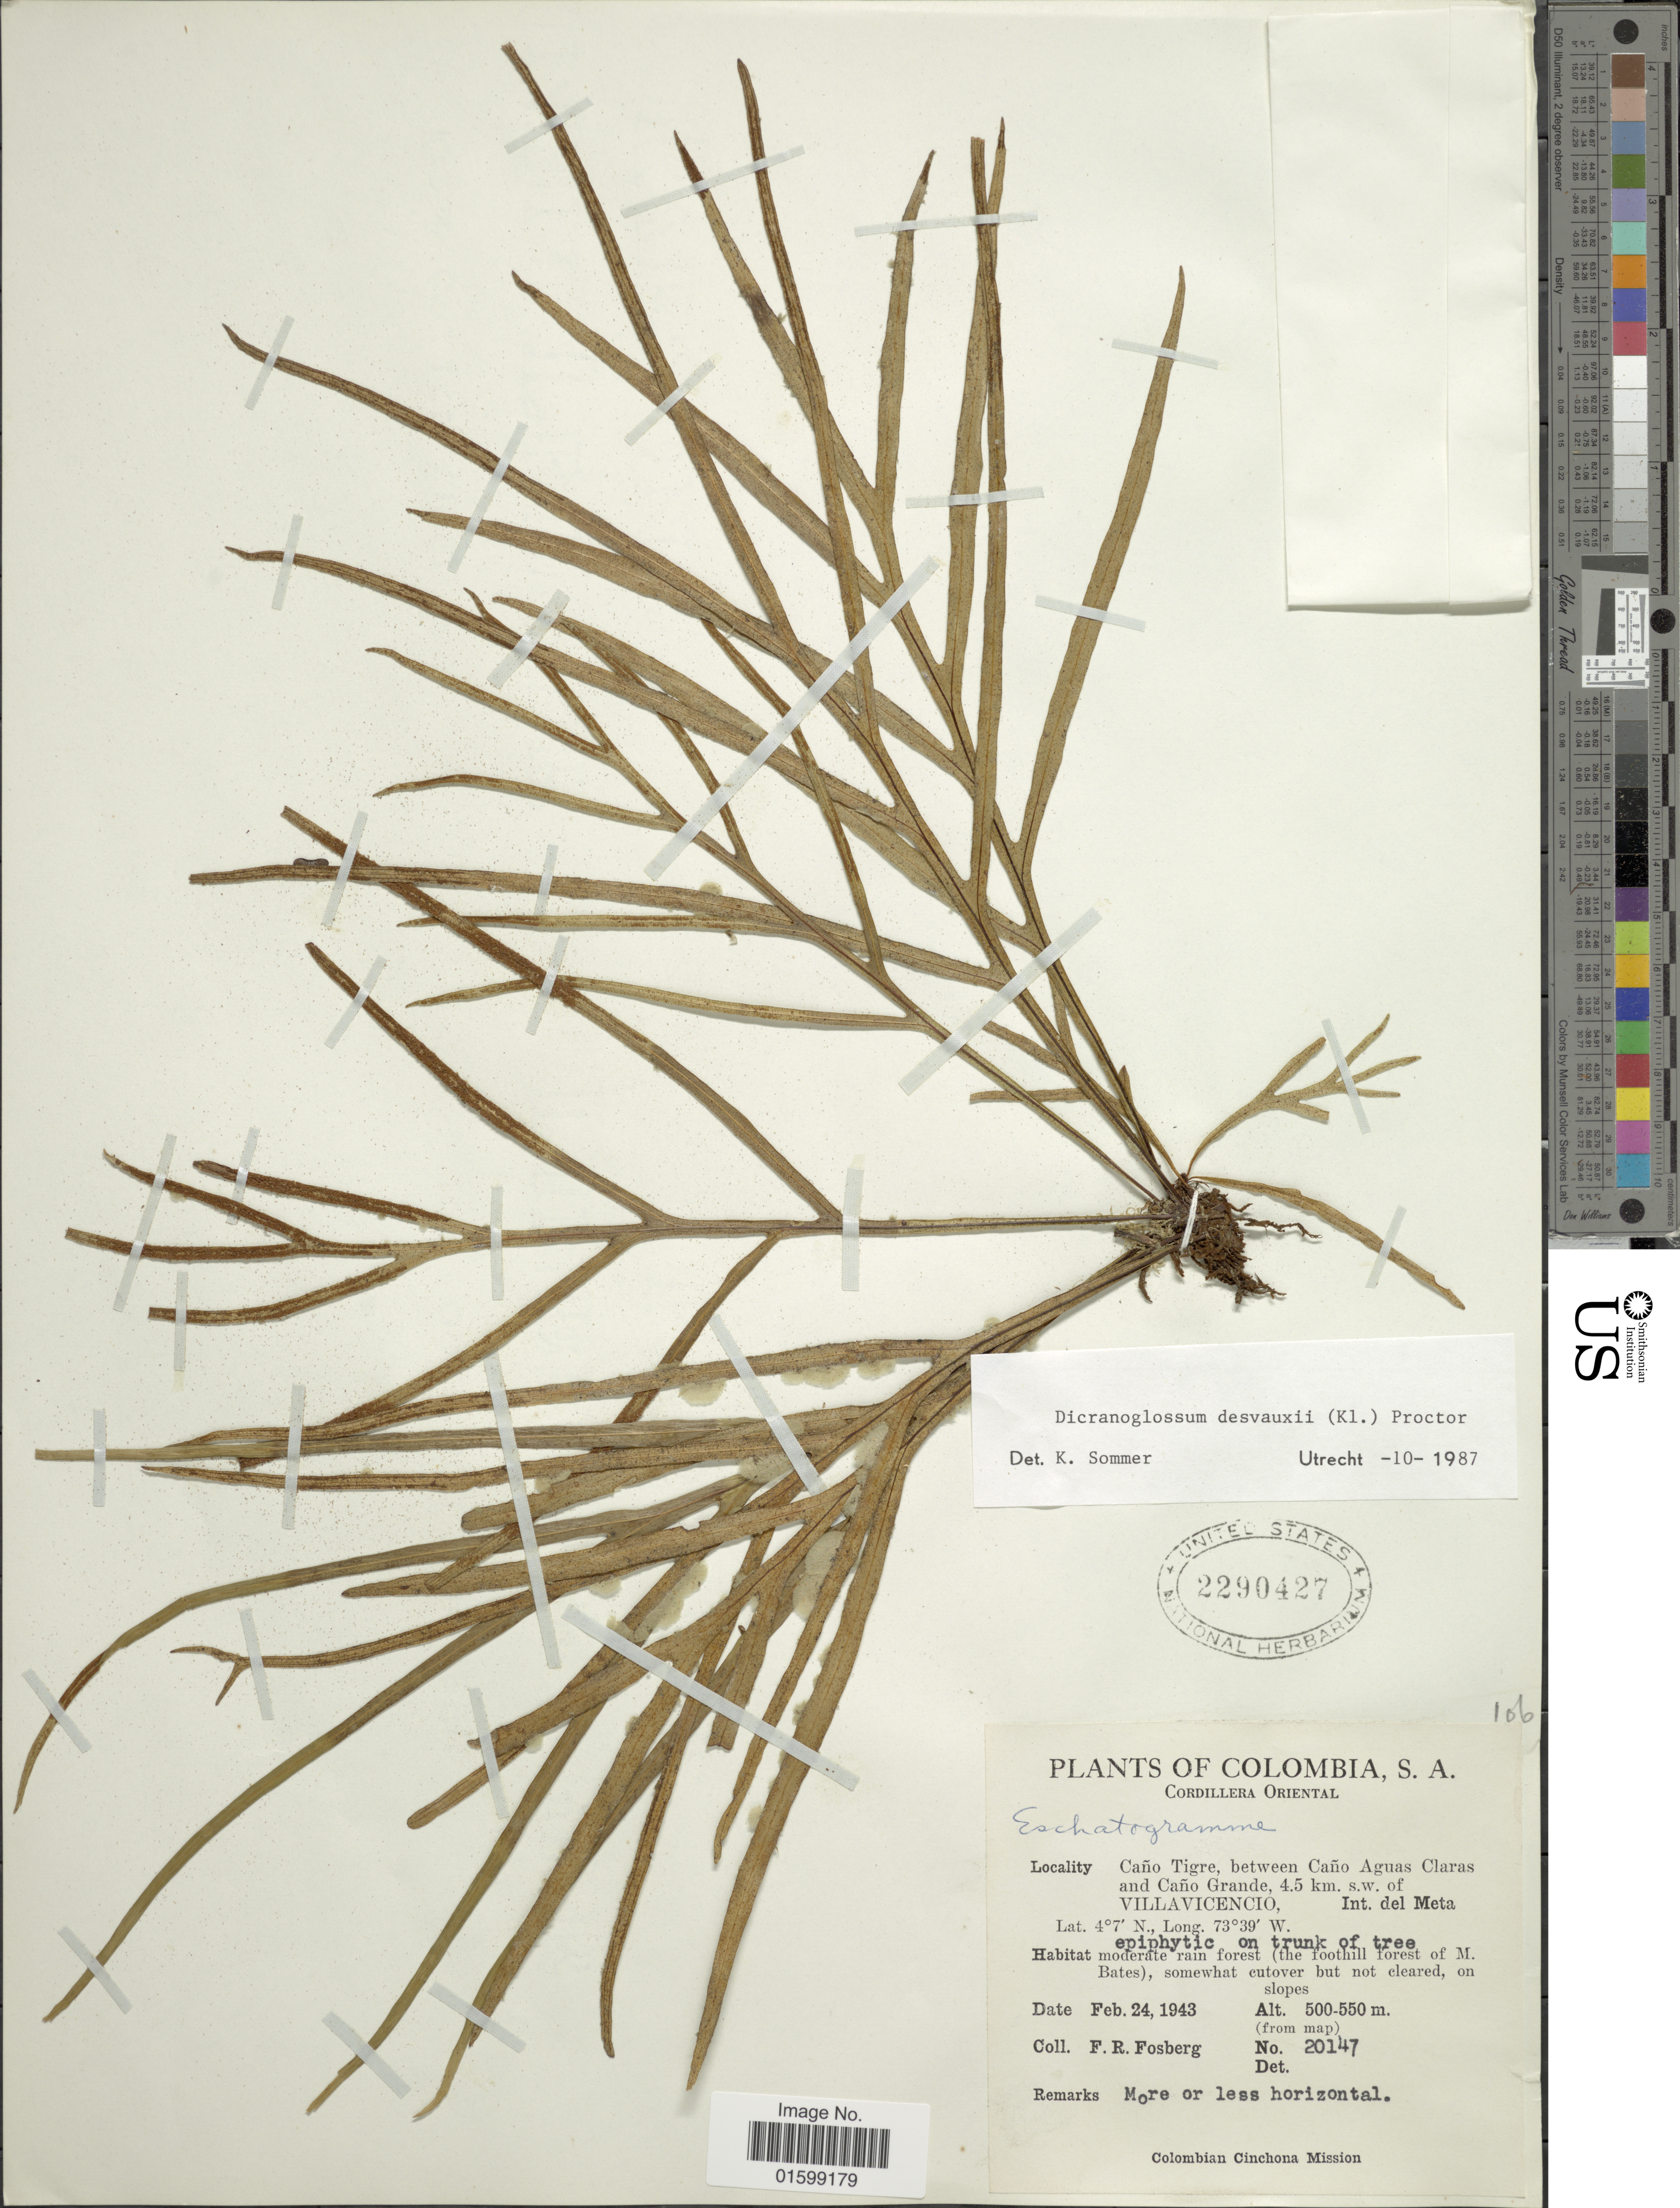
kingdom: Plantae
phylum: Tracheophyta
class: Polypodiopsida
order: Polypodiales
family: Polypodiaceae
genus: Pleopeltis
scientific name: Pleopeltis desvauxii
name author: (Klotzsch) Salino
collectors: F. R. Fosberg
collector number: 20147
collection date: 1943-02-24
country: Colombia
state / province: Meta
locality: S. A., Caño Tigre, between Caño Aguas Claras and Caño Grande, 4.5 km. s. w. of Villavicencio, Int. del Meta, moderate rain forest (the foothill forest of M. Bates)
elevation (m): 500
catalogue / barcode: US 2290427